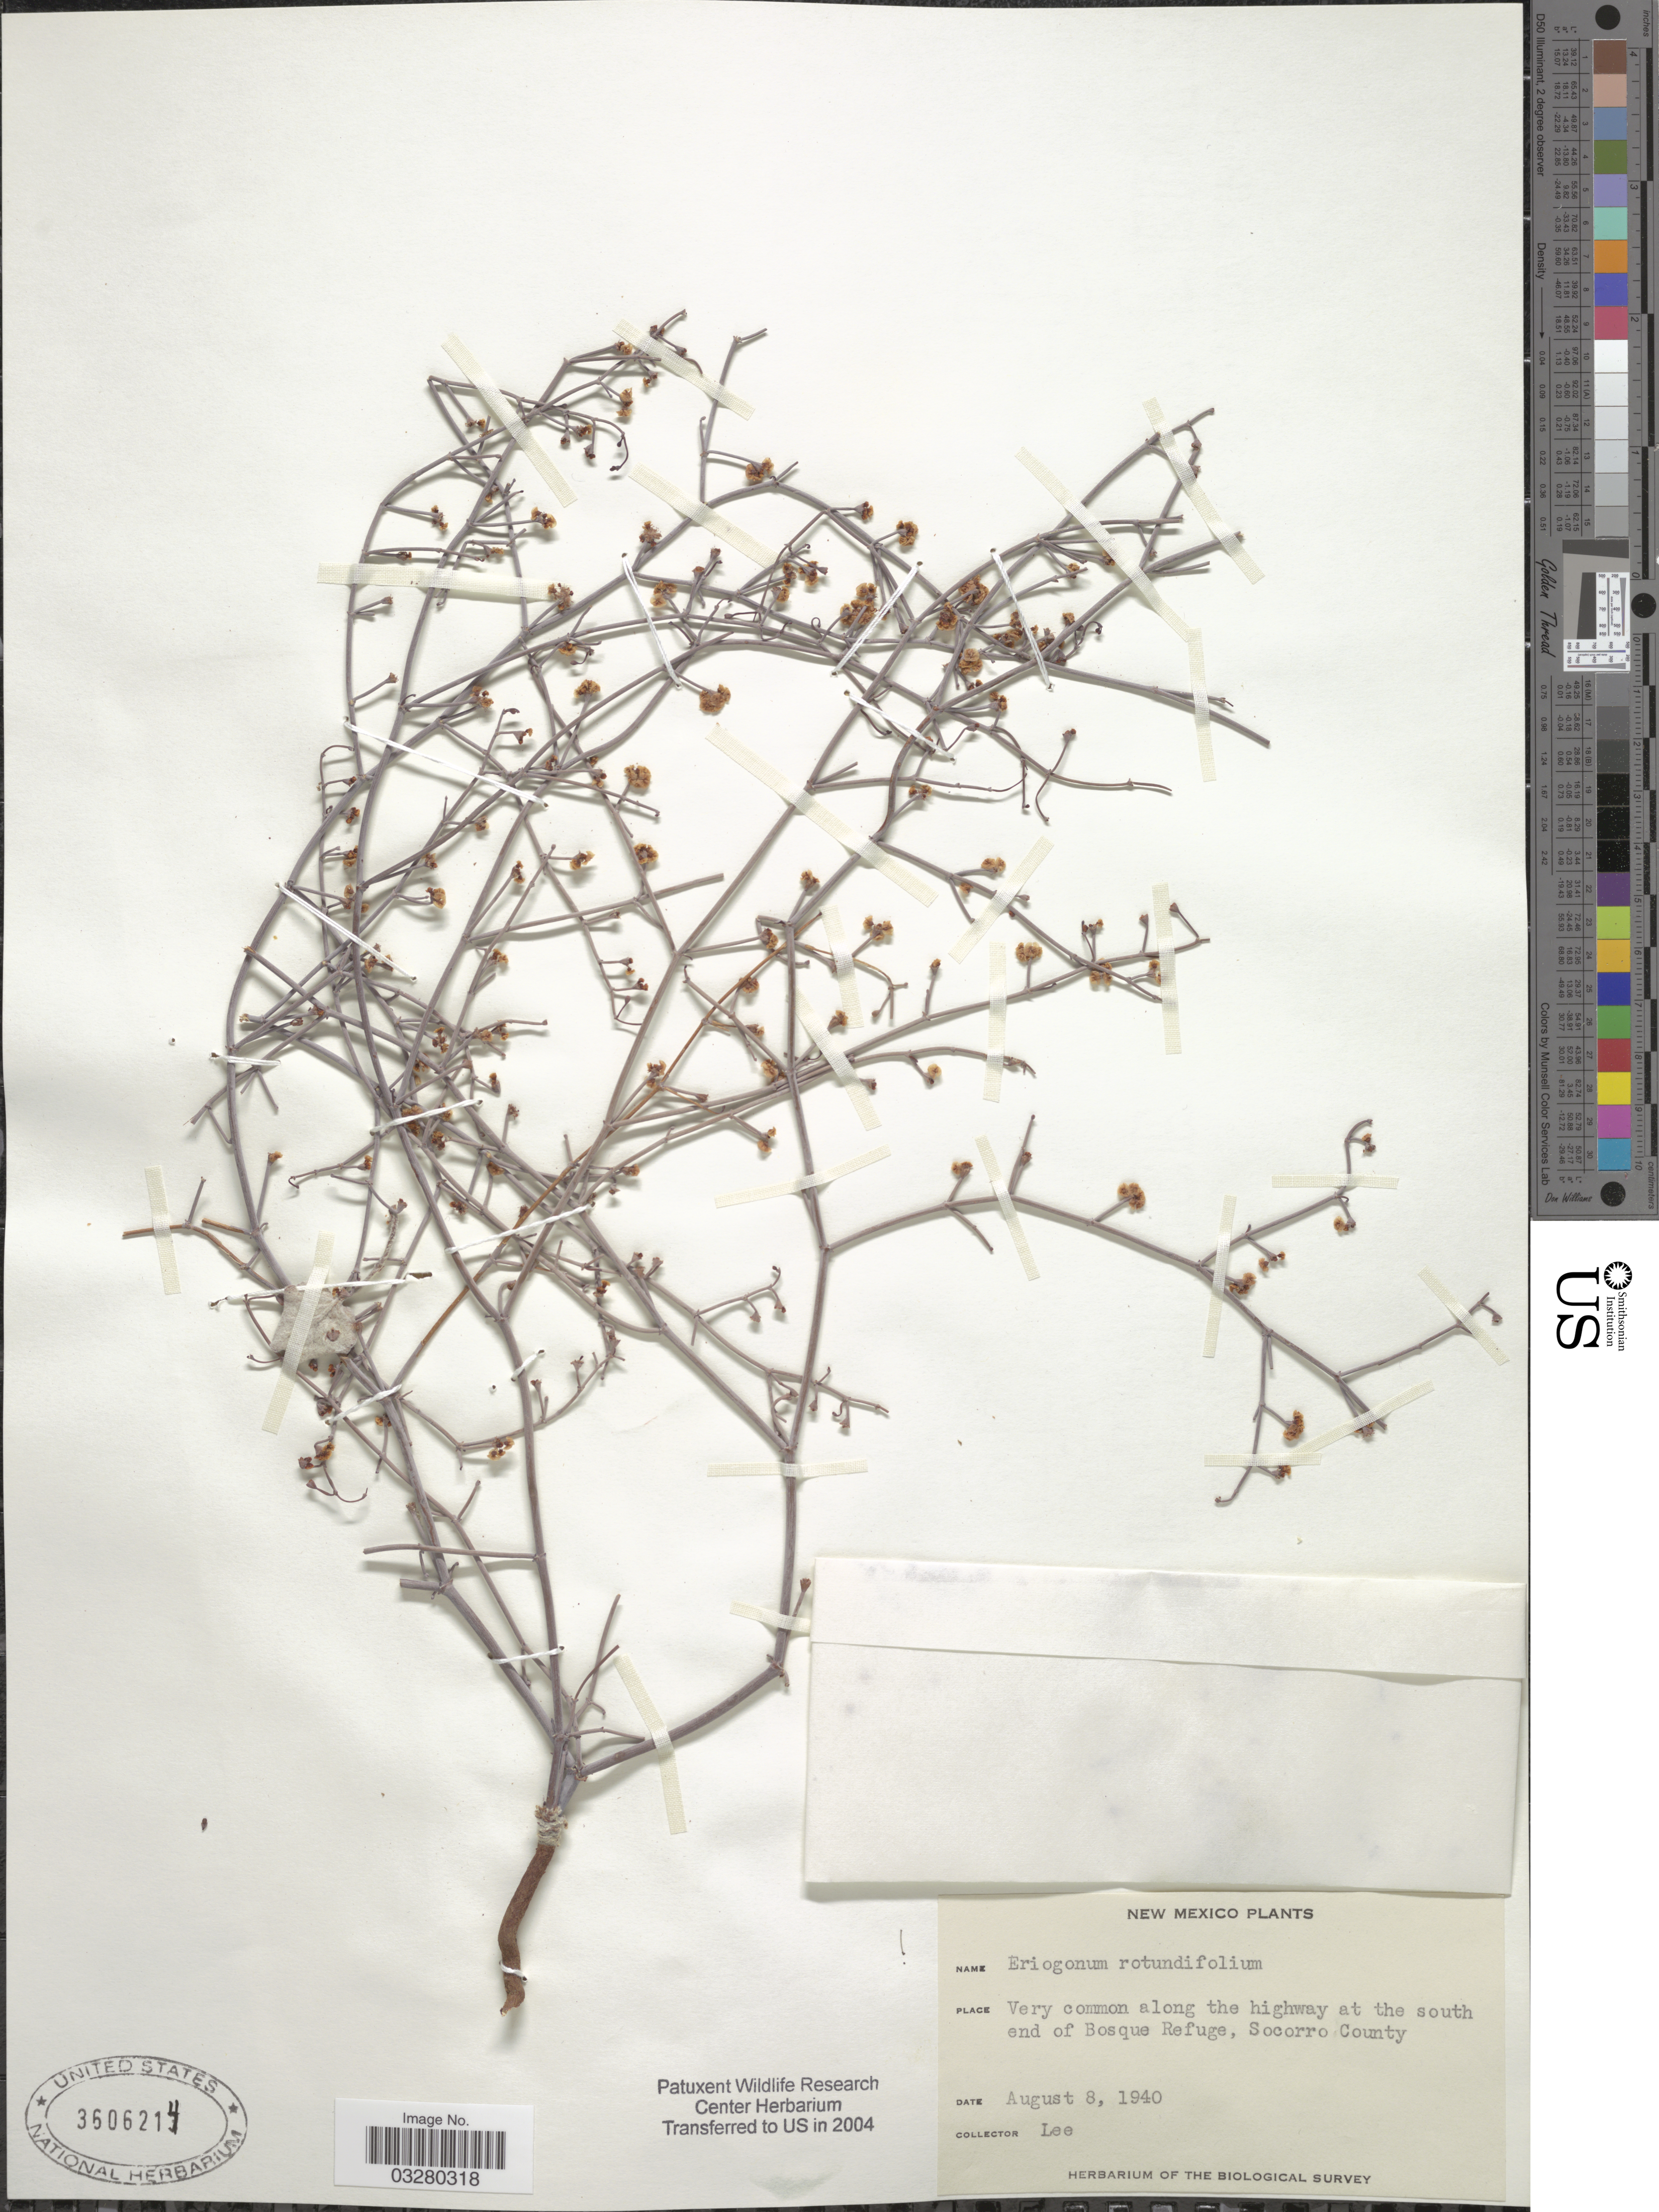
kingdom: Plantae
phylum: Tracheophyta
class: Magnoliopsida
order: Caryophyllales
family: Polygonaceae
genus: Eriogonum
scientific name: Eriogonum rotundifolium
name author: Benth. in DC.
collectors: -. Lee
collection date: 1940-08-08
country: United States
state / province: New Mexico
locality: Very common along the highway at the south end of Bosque Refuge, Socorro County.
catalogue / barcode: US 3606214